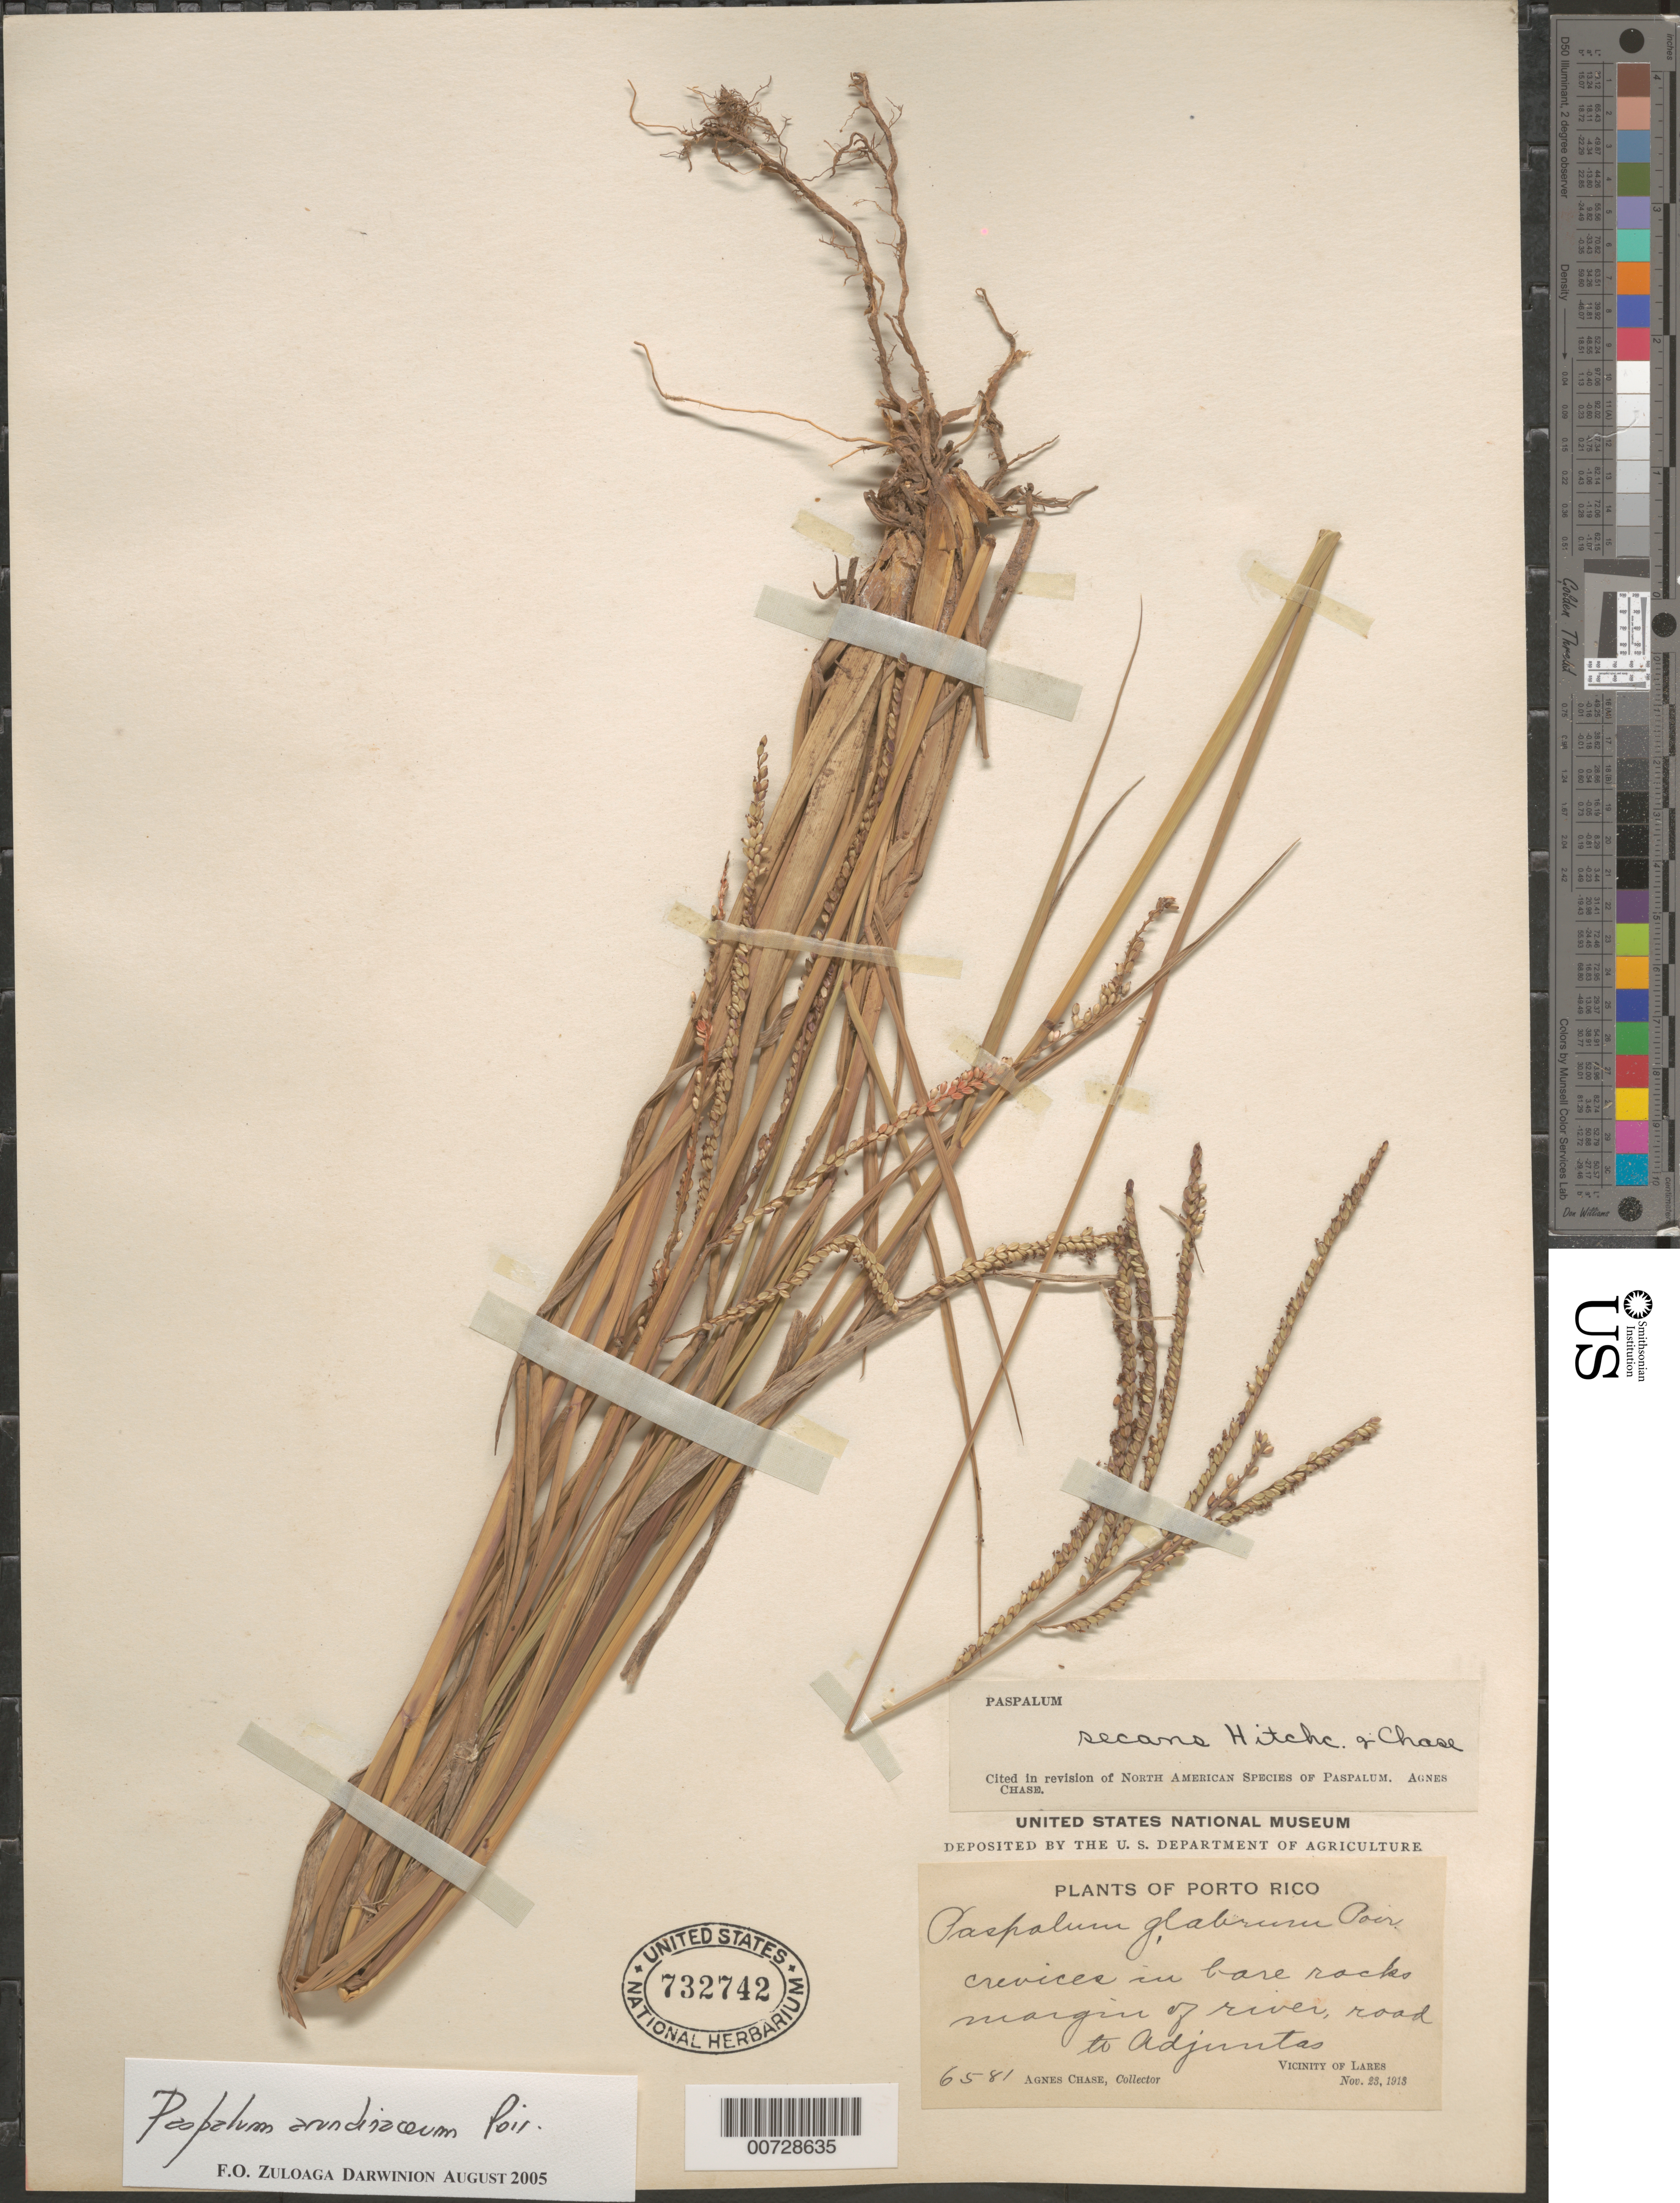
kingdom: Plantae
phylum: Tracheophyta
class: Liliopsida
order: Poales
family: Poaceae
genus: Paspalum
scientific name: Paspalum arundinaceum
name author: Poir.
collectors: A. Chase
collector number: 6581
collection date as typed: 23 Nov 1913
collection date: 1913-11-23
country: Puerto Rico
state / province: Lares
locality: Lares, road to Adjuntas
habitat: Crevices in bare rocks, margin of river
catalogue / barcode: US 732742